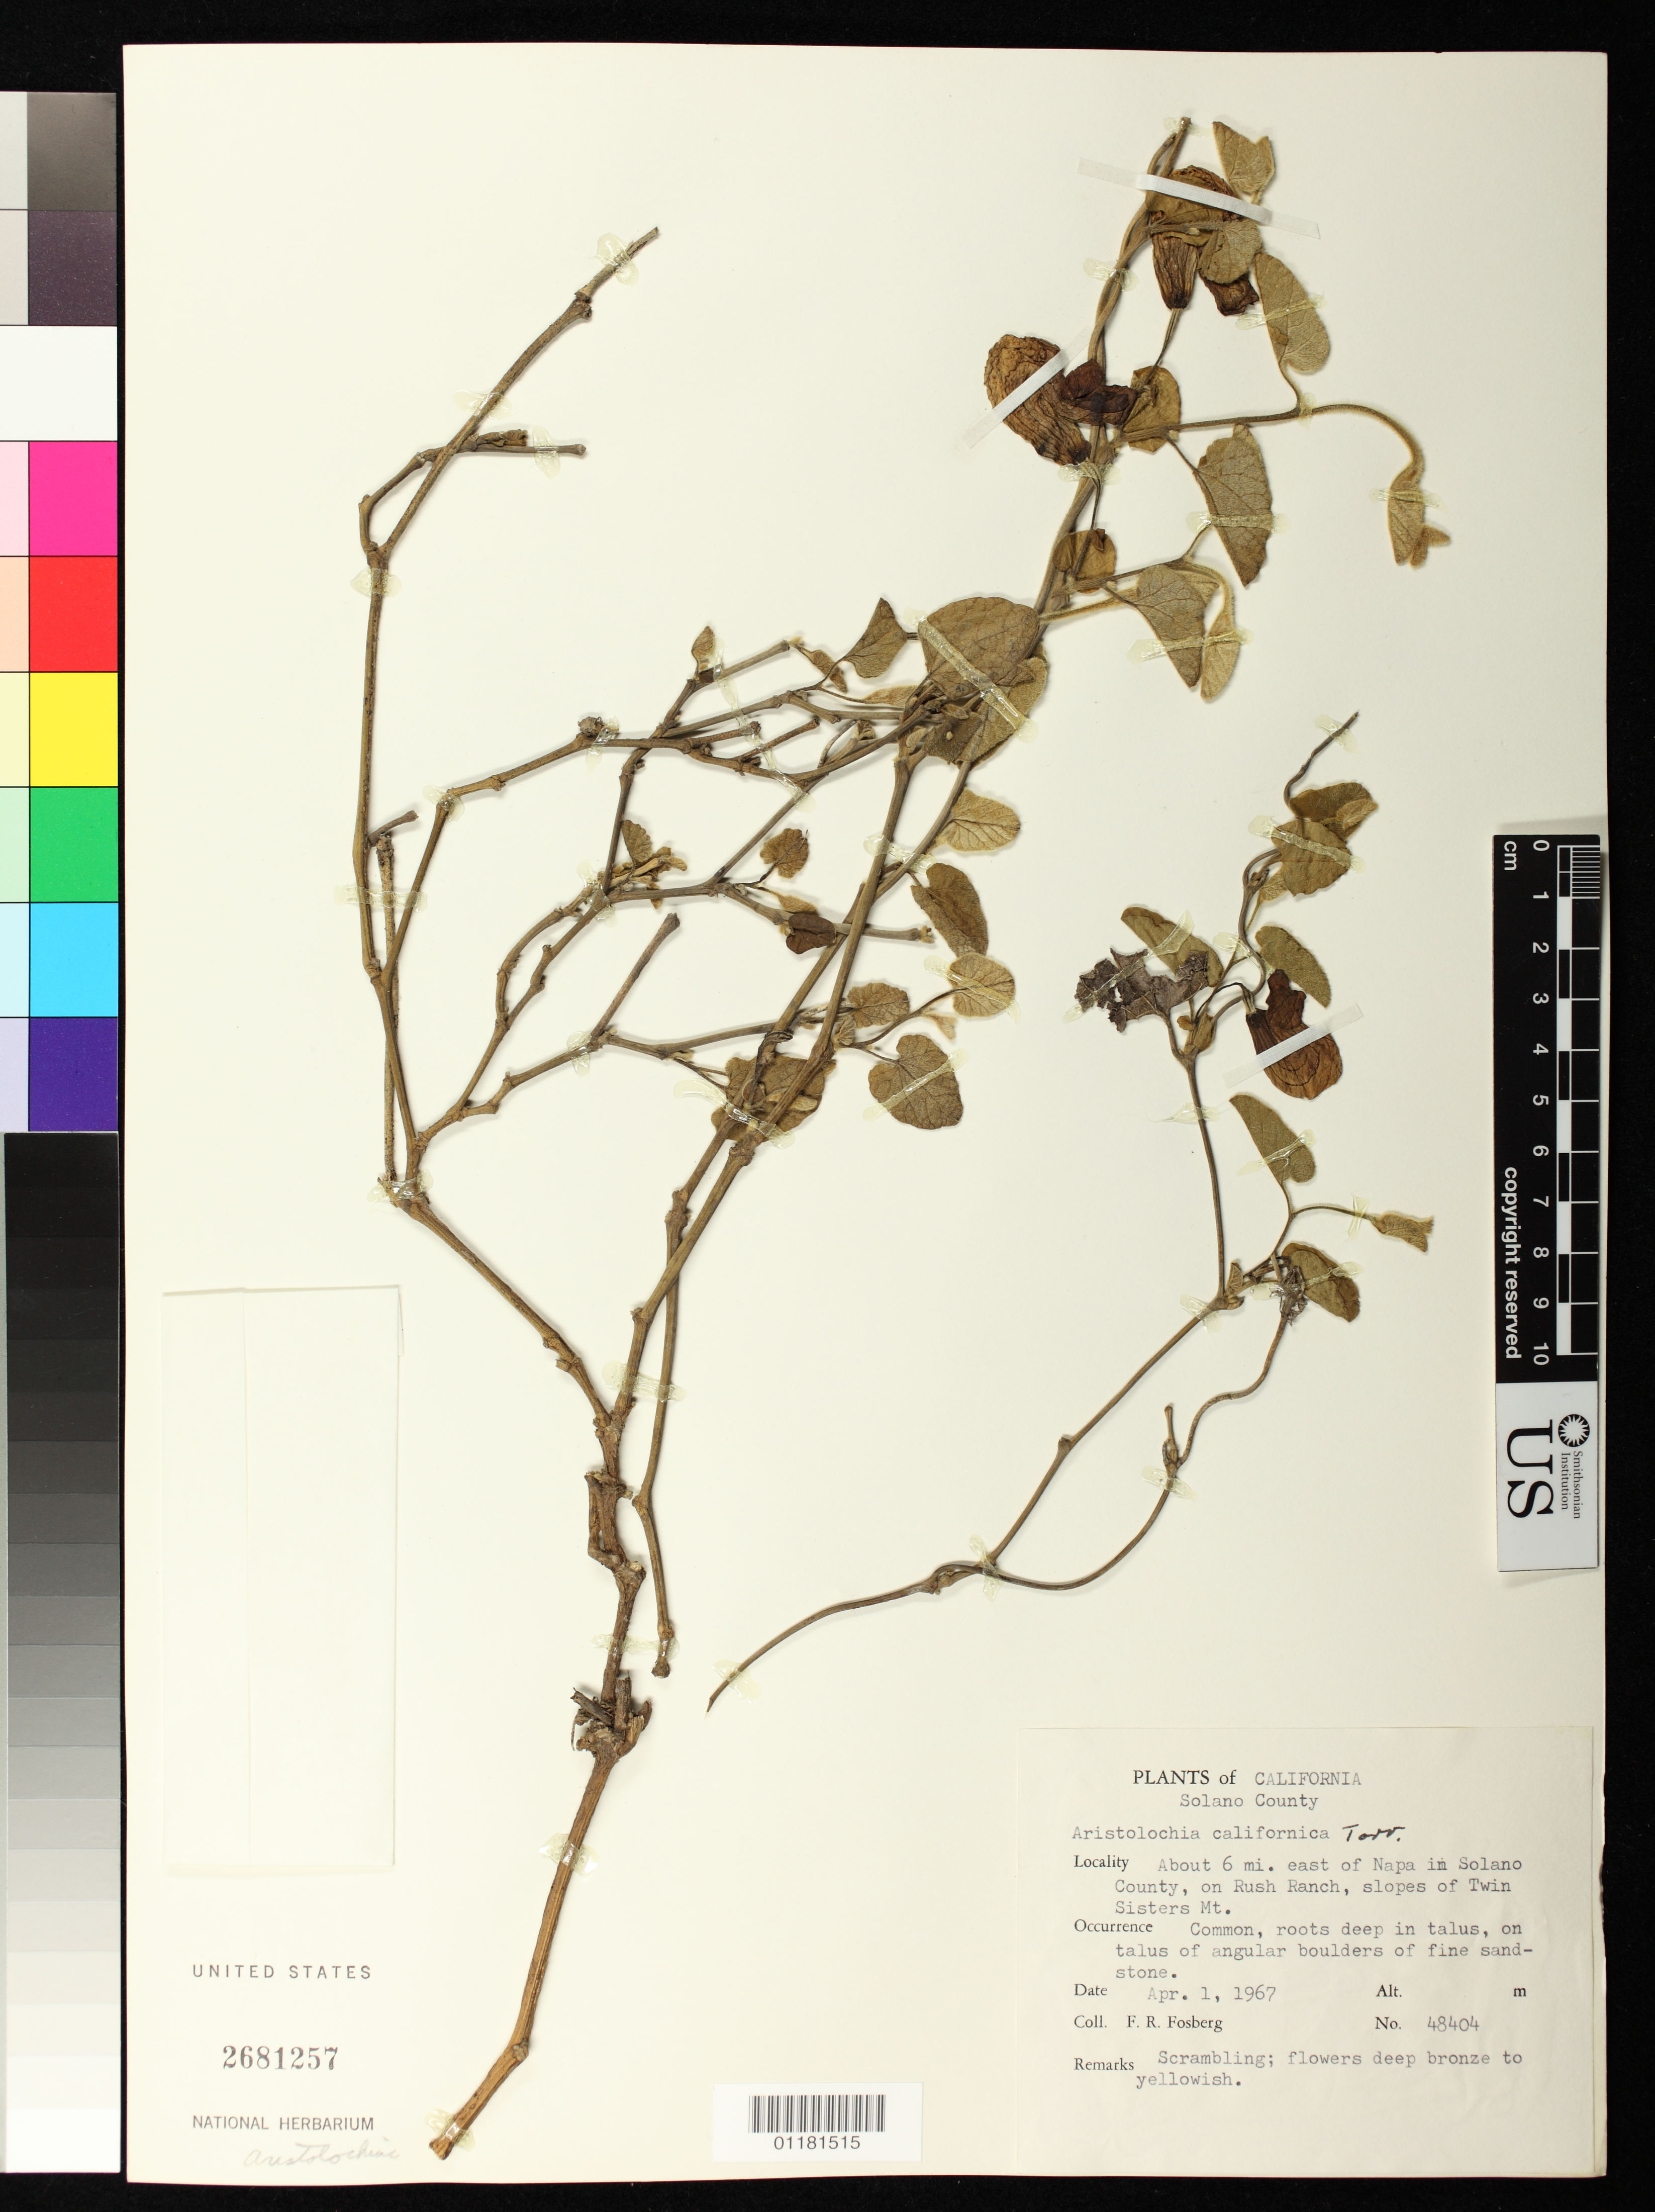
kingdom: Plantae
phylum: Tracheophyta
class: Magnoliopsida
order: Piperales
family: Aristolochiaceae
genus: Aristolochia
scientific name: Aristolochia californica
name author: Torr.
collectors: F. R. Fosberg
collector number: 48404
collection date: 1967-04-01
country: United States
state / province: California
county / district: Solano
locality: About 6 miles east of Napa in Solano County, on Rush Ranch, slopes of Twin Sisters Mountain.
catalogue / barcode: US 2681257